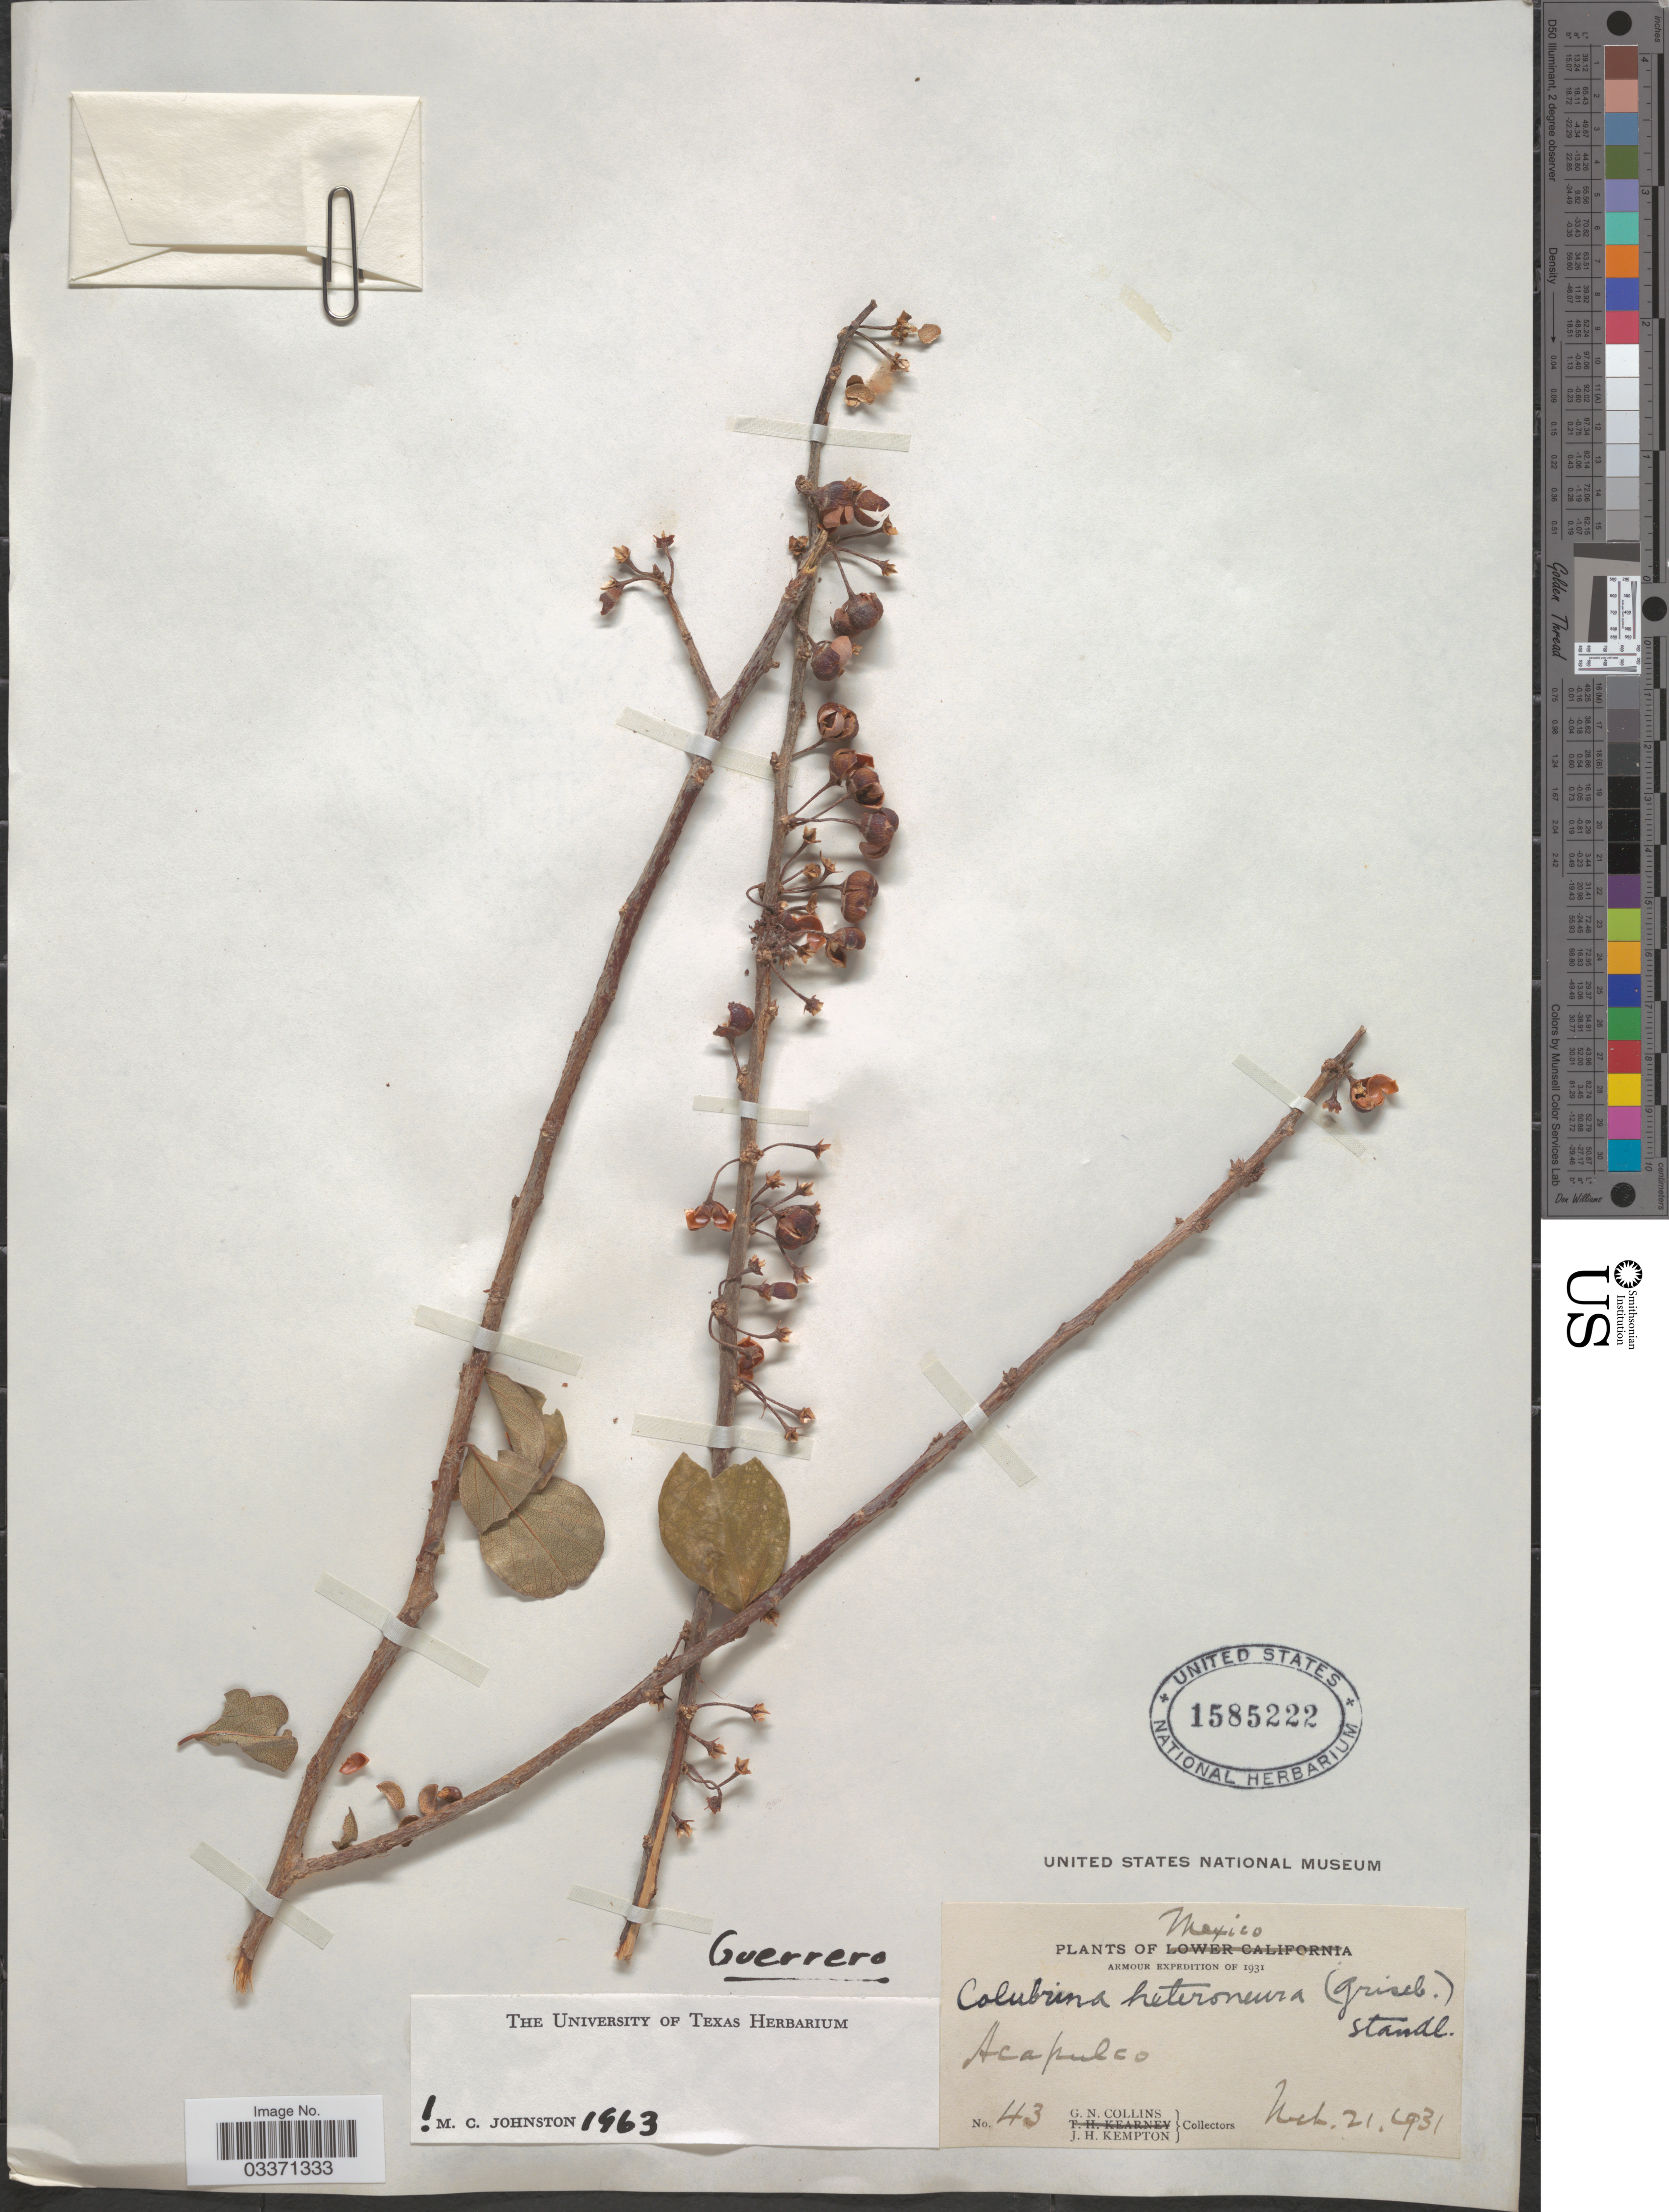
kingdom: Plantae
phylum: Tracheophyta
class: Magnoliopsida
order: Rosales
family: Rhamnaceae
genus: Colubrina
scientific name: Colubrina heteroneura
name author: (Griseb.) Standl.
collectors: G. Collins & J. H. Kempton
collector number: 43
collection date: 1931-03-21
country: Mexico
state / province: Guerrero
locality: Acapulco.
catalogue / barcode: US 1585222